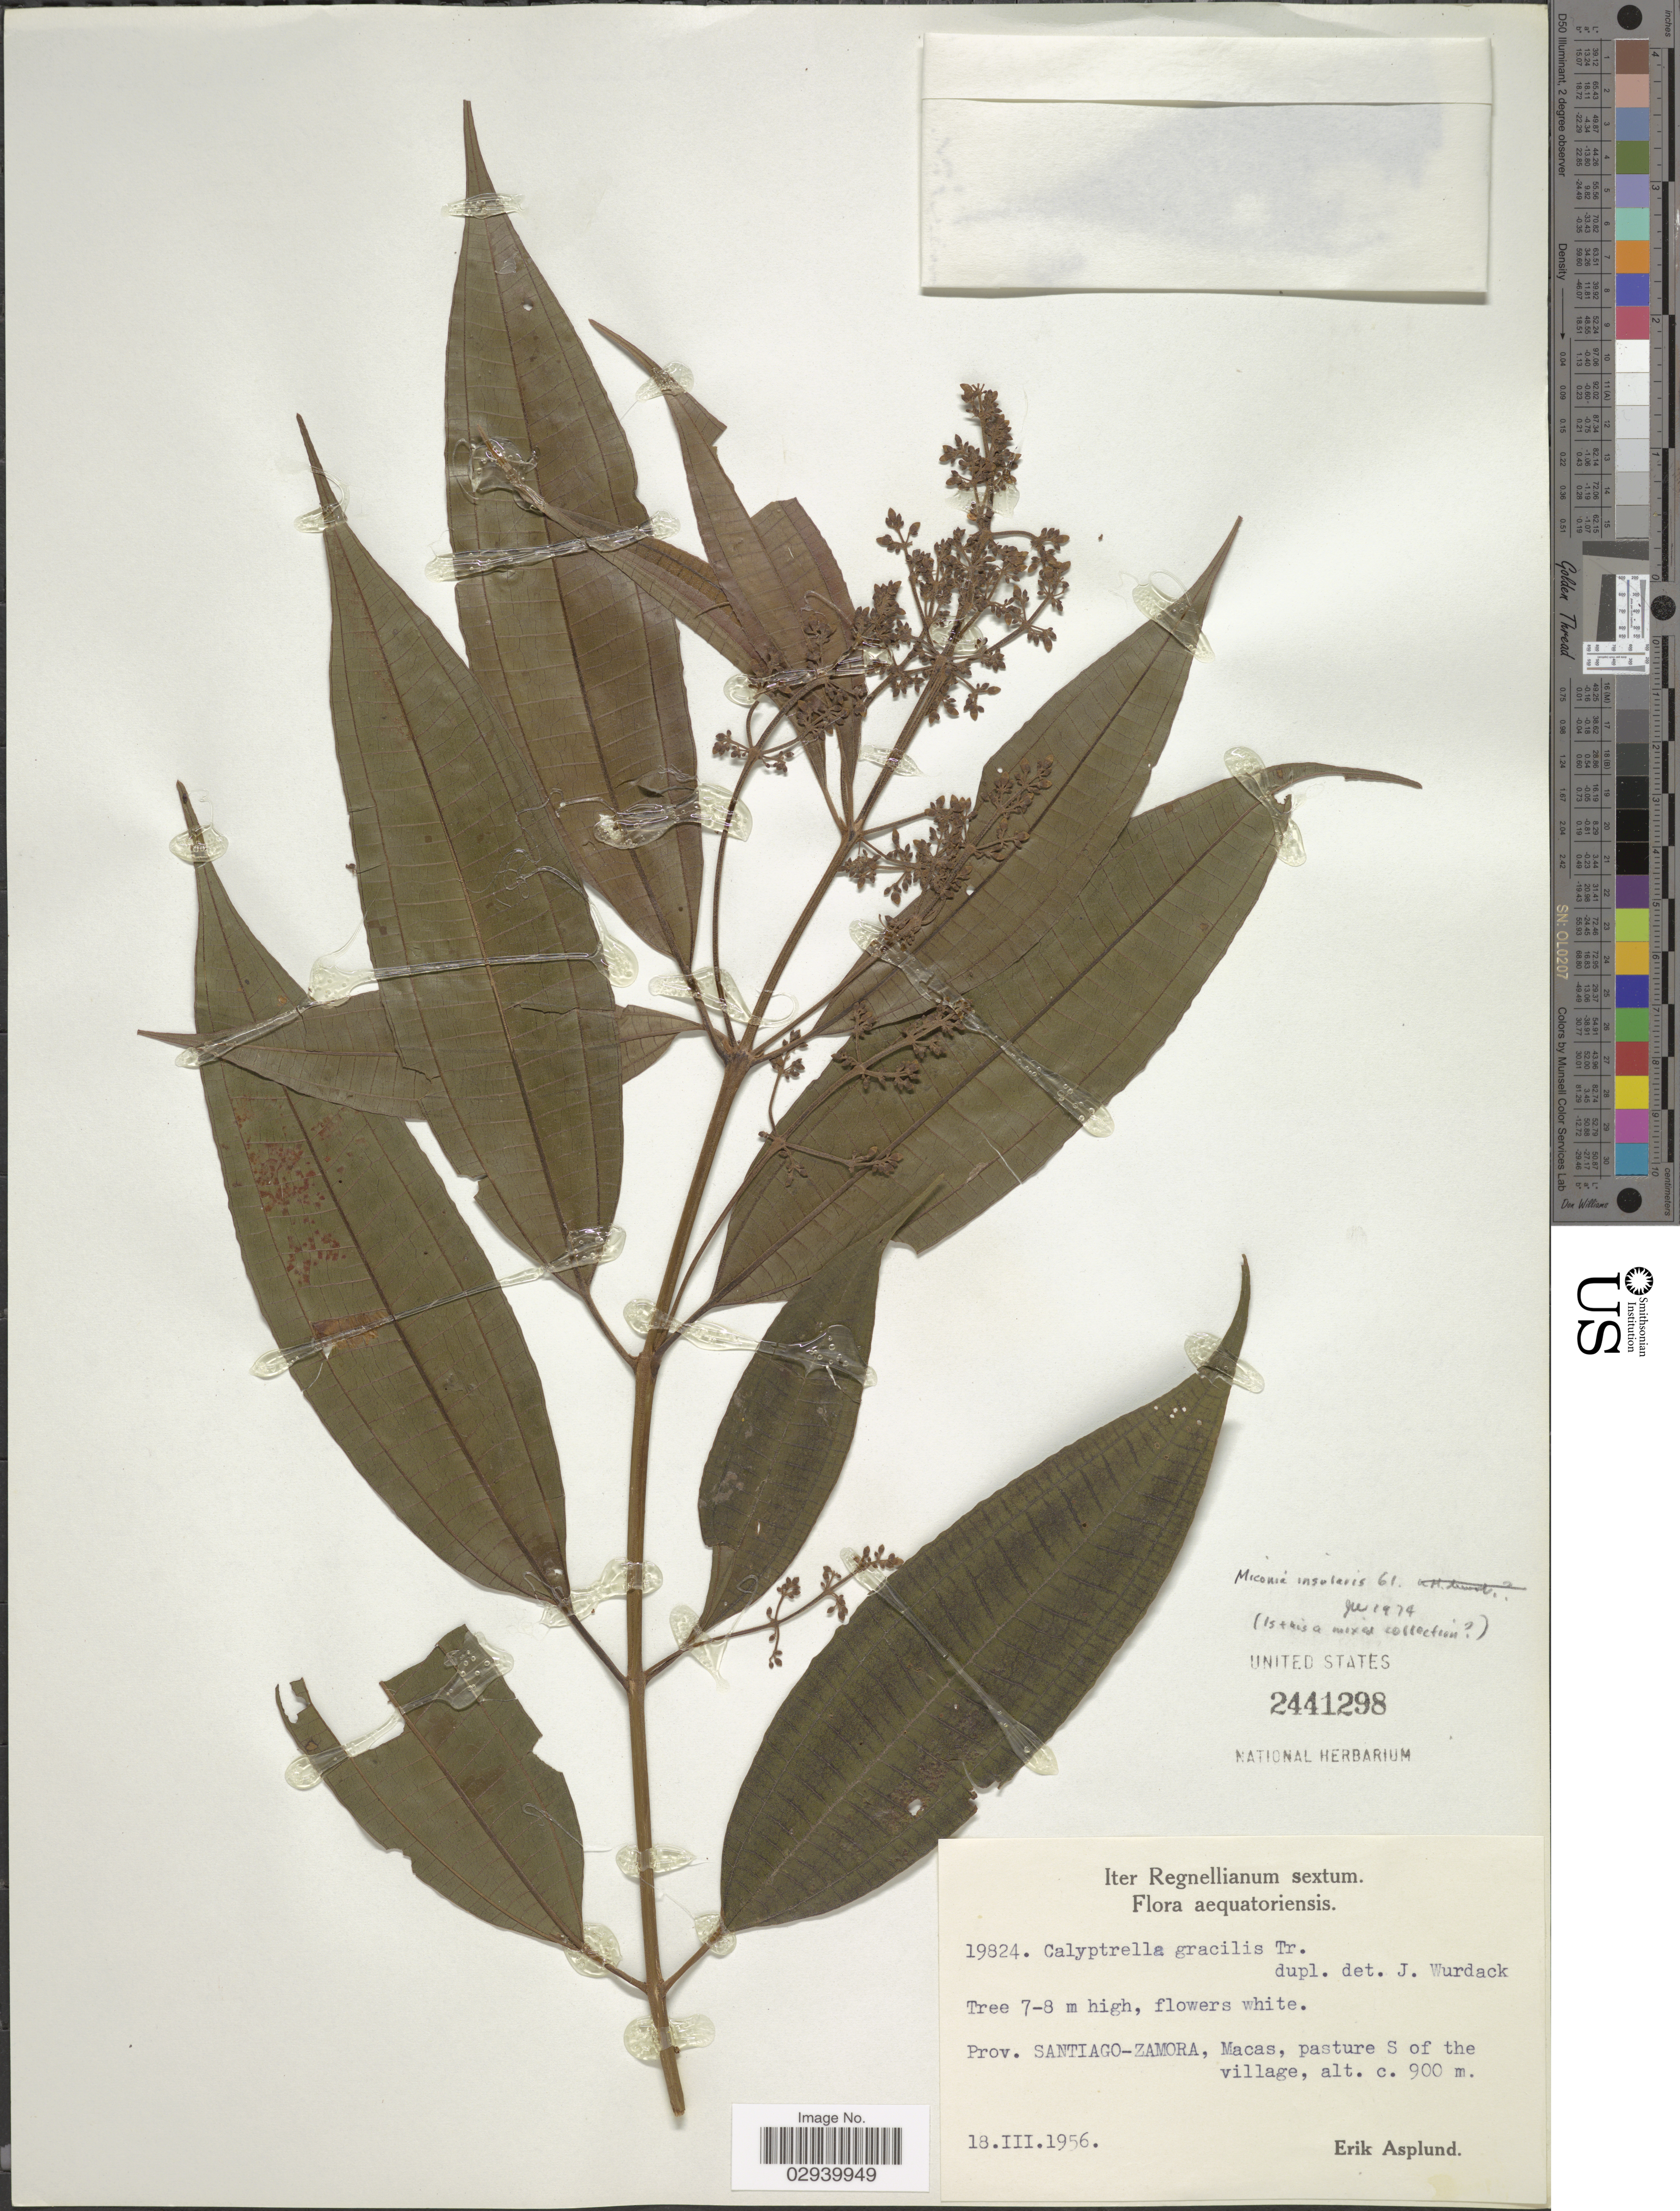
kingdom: Plantae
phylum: Tracheophyta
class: Magnoliopsida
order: Myrtales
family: Melastomataceae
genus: Miconia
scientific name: Miconia insularis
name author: Gleason in I.M. Johnst.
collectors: E. Asplund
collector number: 19824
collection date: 1956-03-18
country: Ecuador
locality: Prov. Santiago-Zamora, Macas, pasture S of the village.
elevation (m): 900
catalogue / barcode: US 2441298